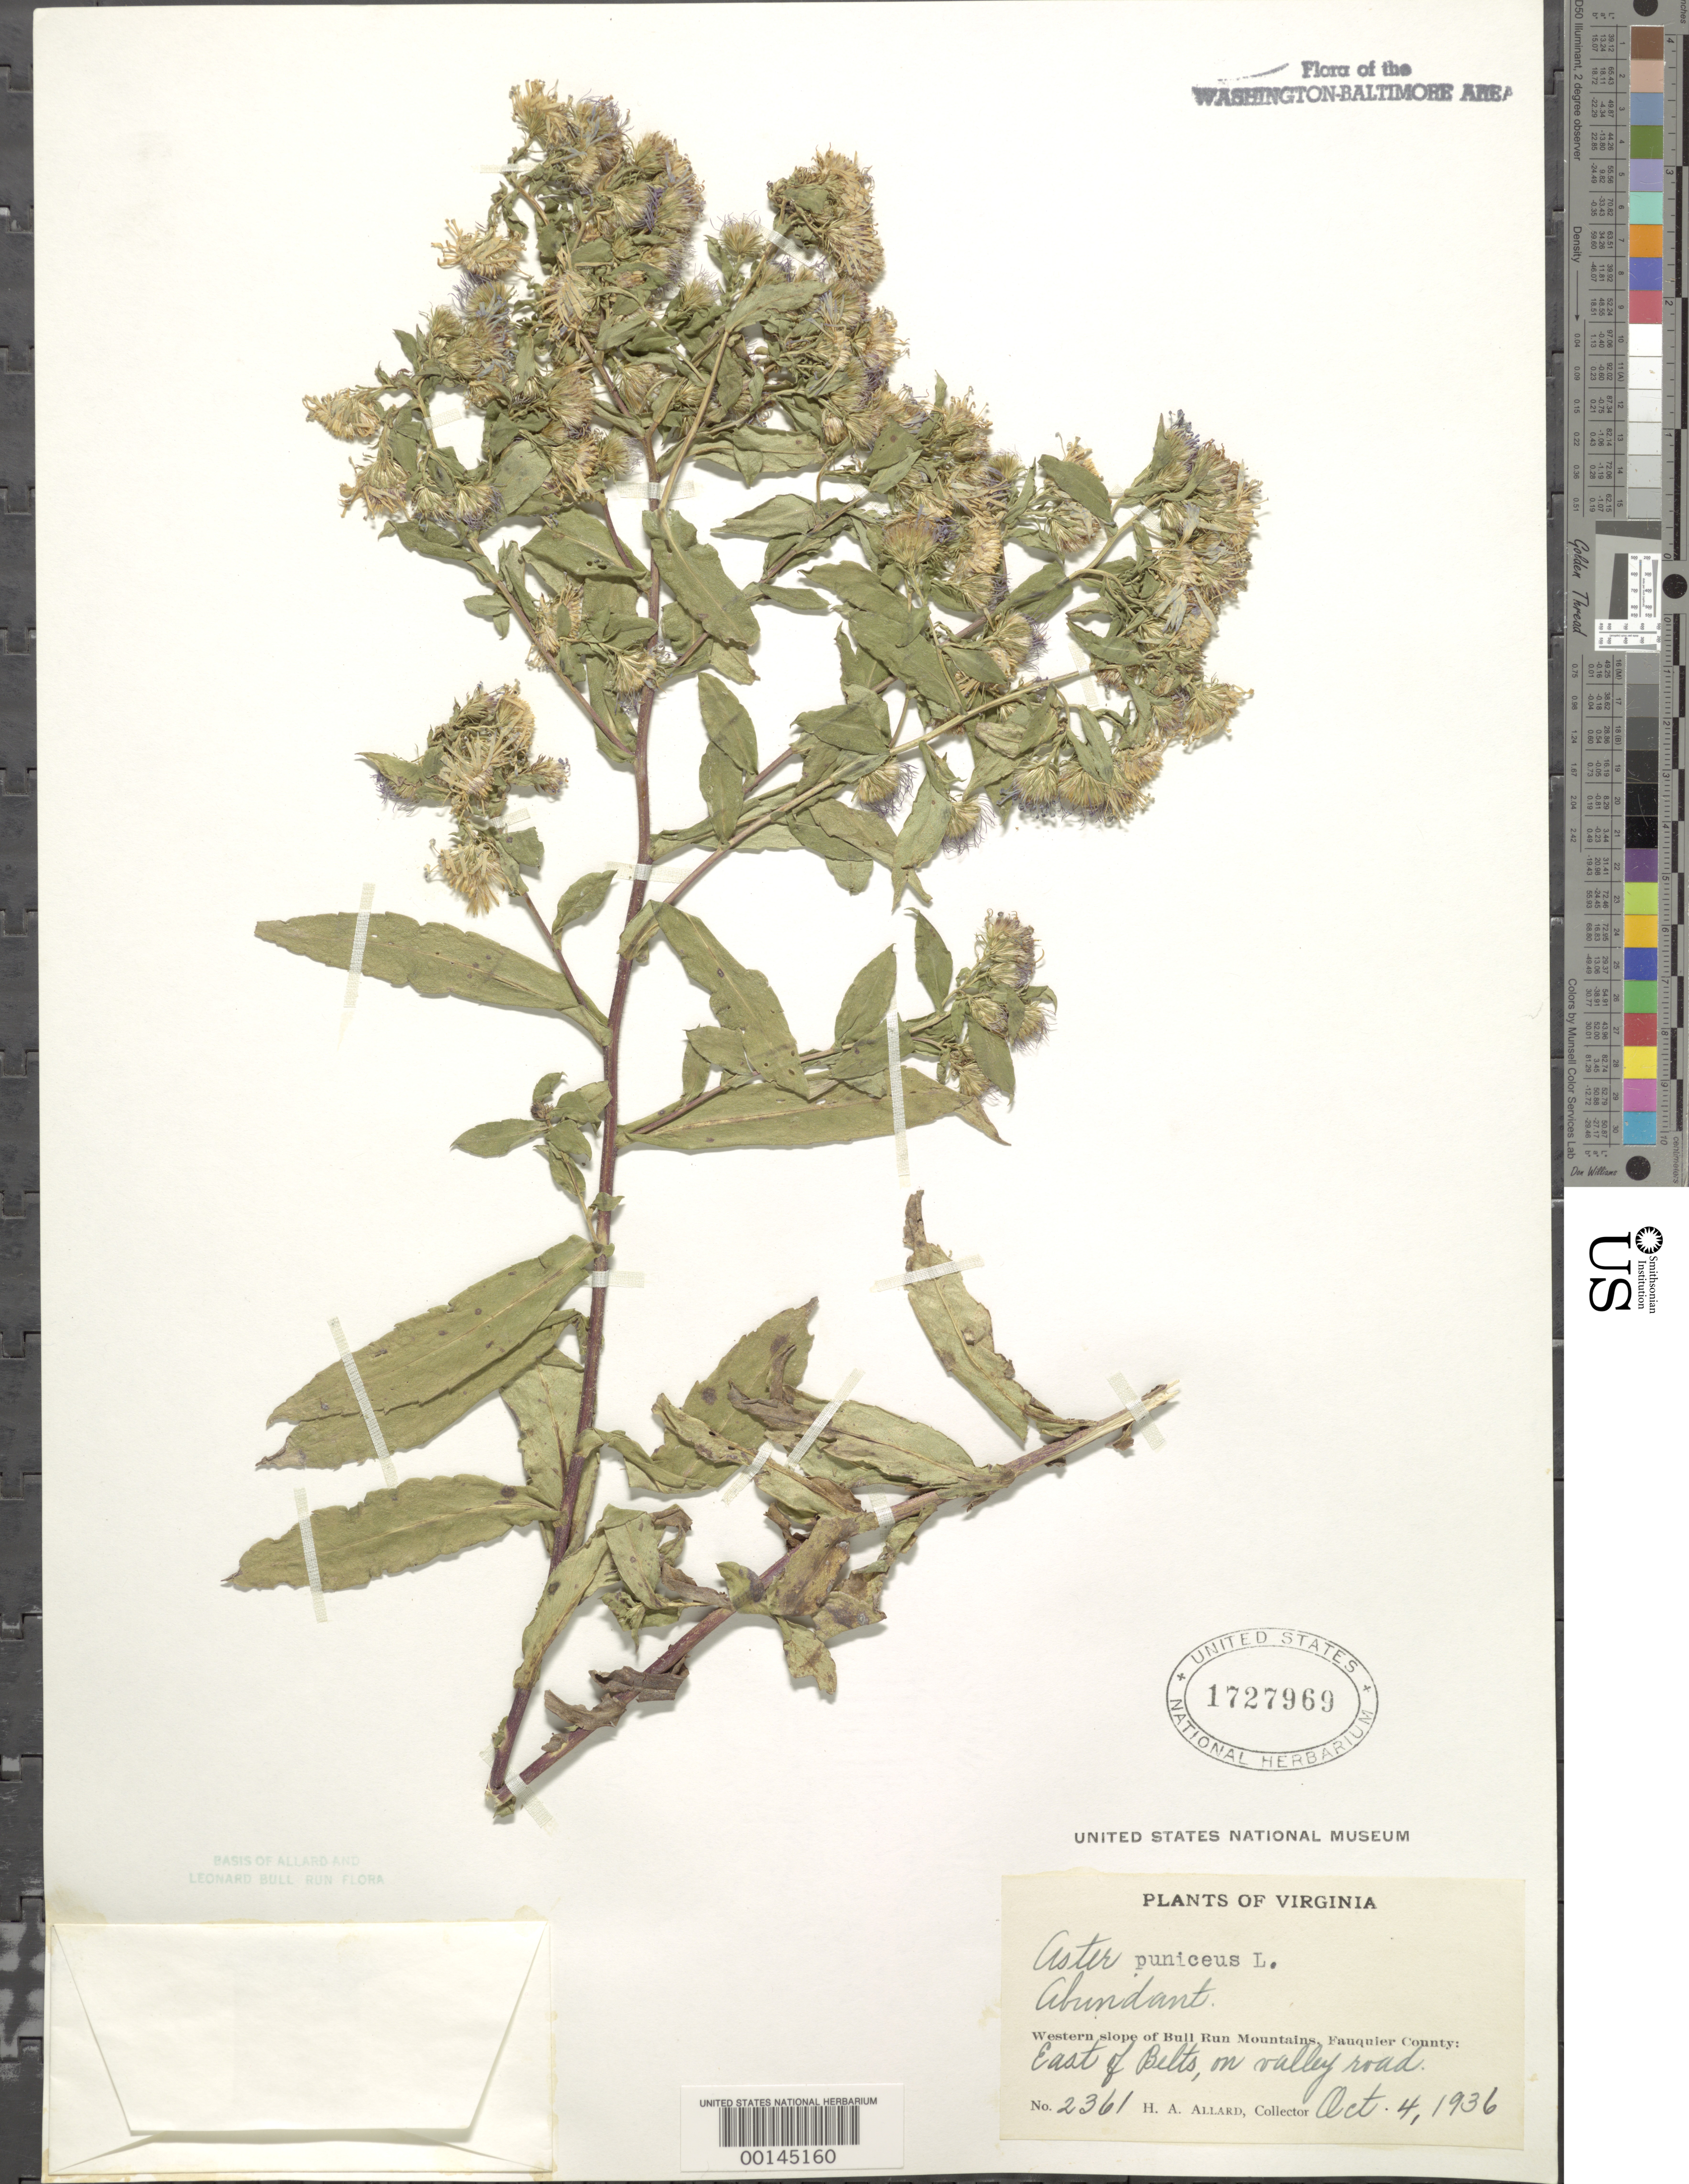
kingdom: Plantae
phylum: Tracheophyta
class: Magnoliopsida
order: Asterales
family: Asteraceae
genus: Symphyotrichum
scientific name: Symphyotrichum puniceum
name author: (L.) Á. Löve & D. Löve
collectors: H. A. Allard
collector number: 2361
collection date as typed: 04 Oct 1936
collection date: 1936-10-04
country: United States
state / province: Virginia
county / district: Fauquier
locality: East of Belts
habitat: Valley road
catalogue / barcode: US 1727969